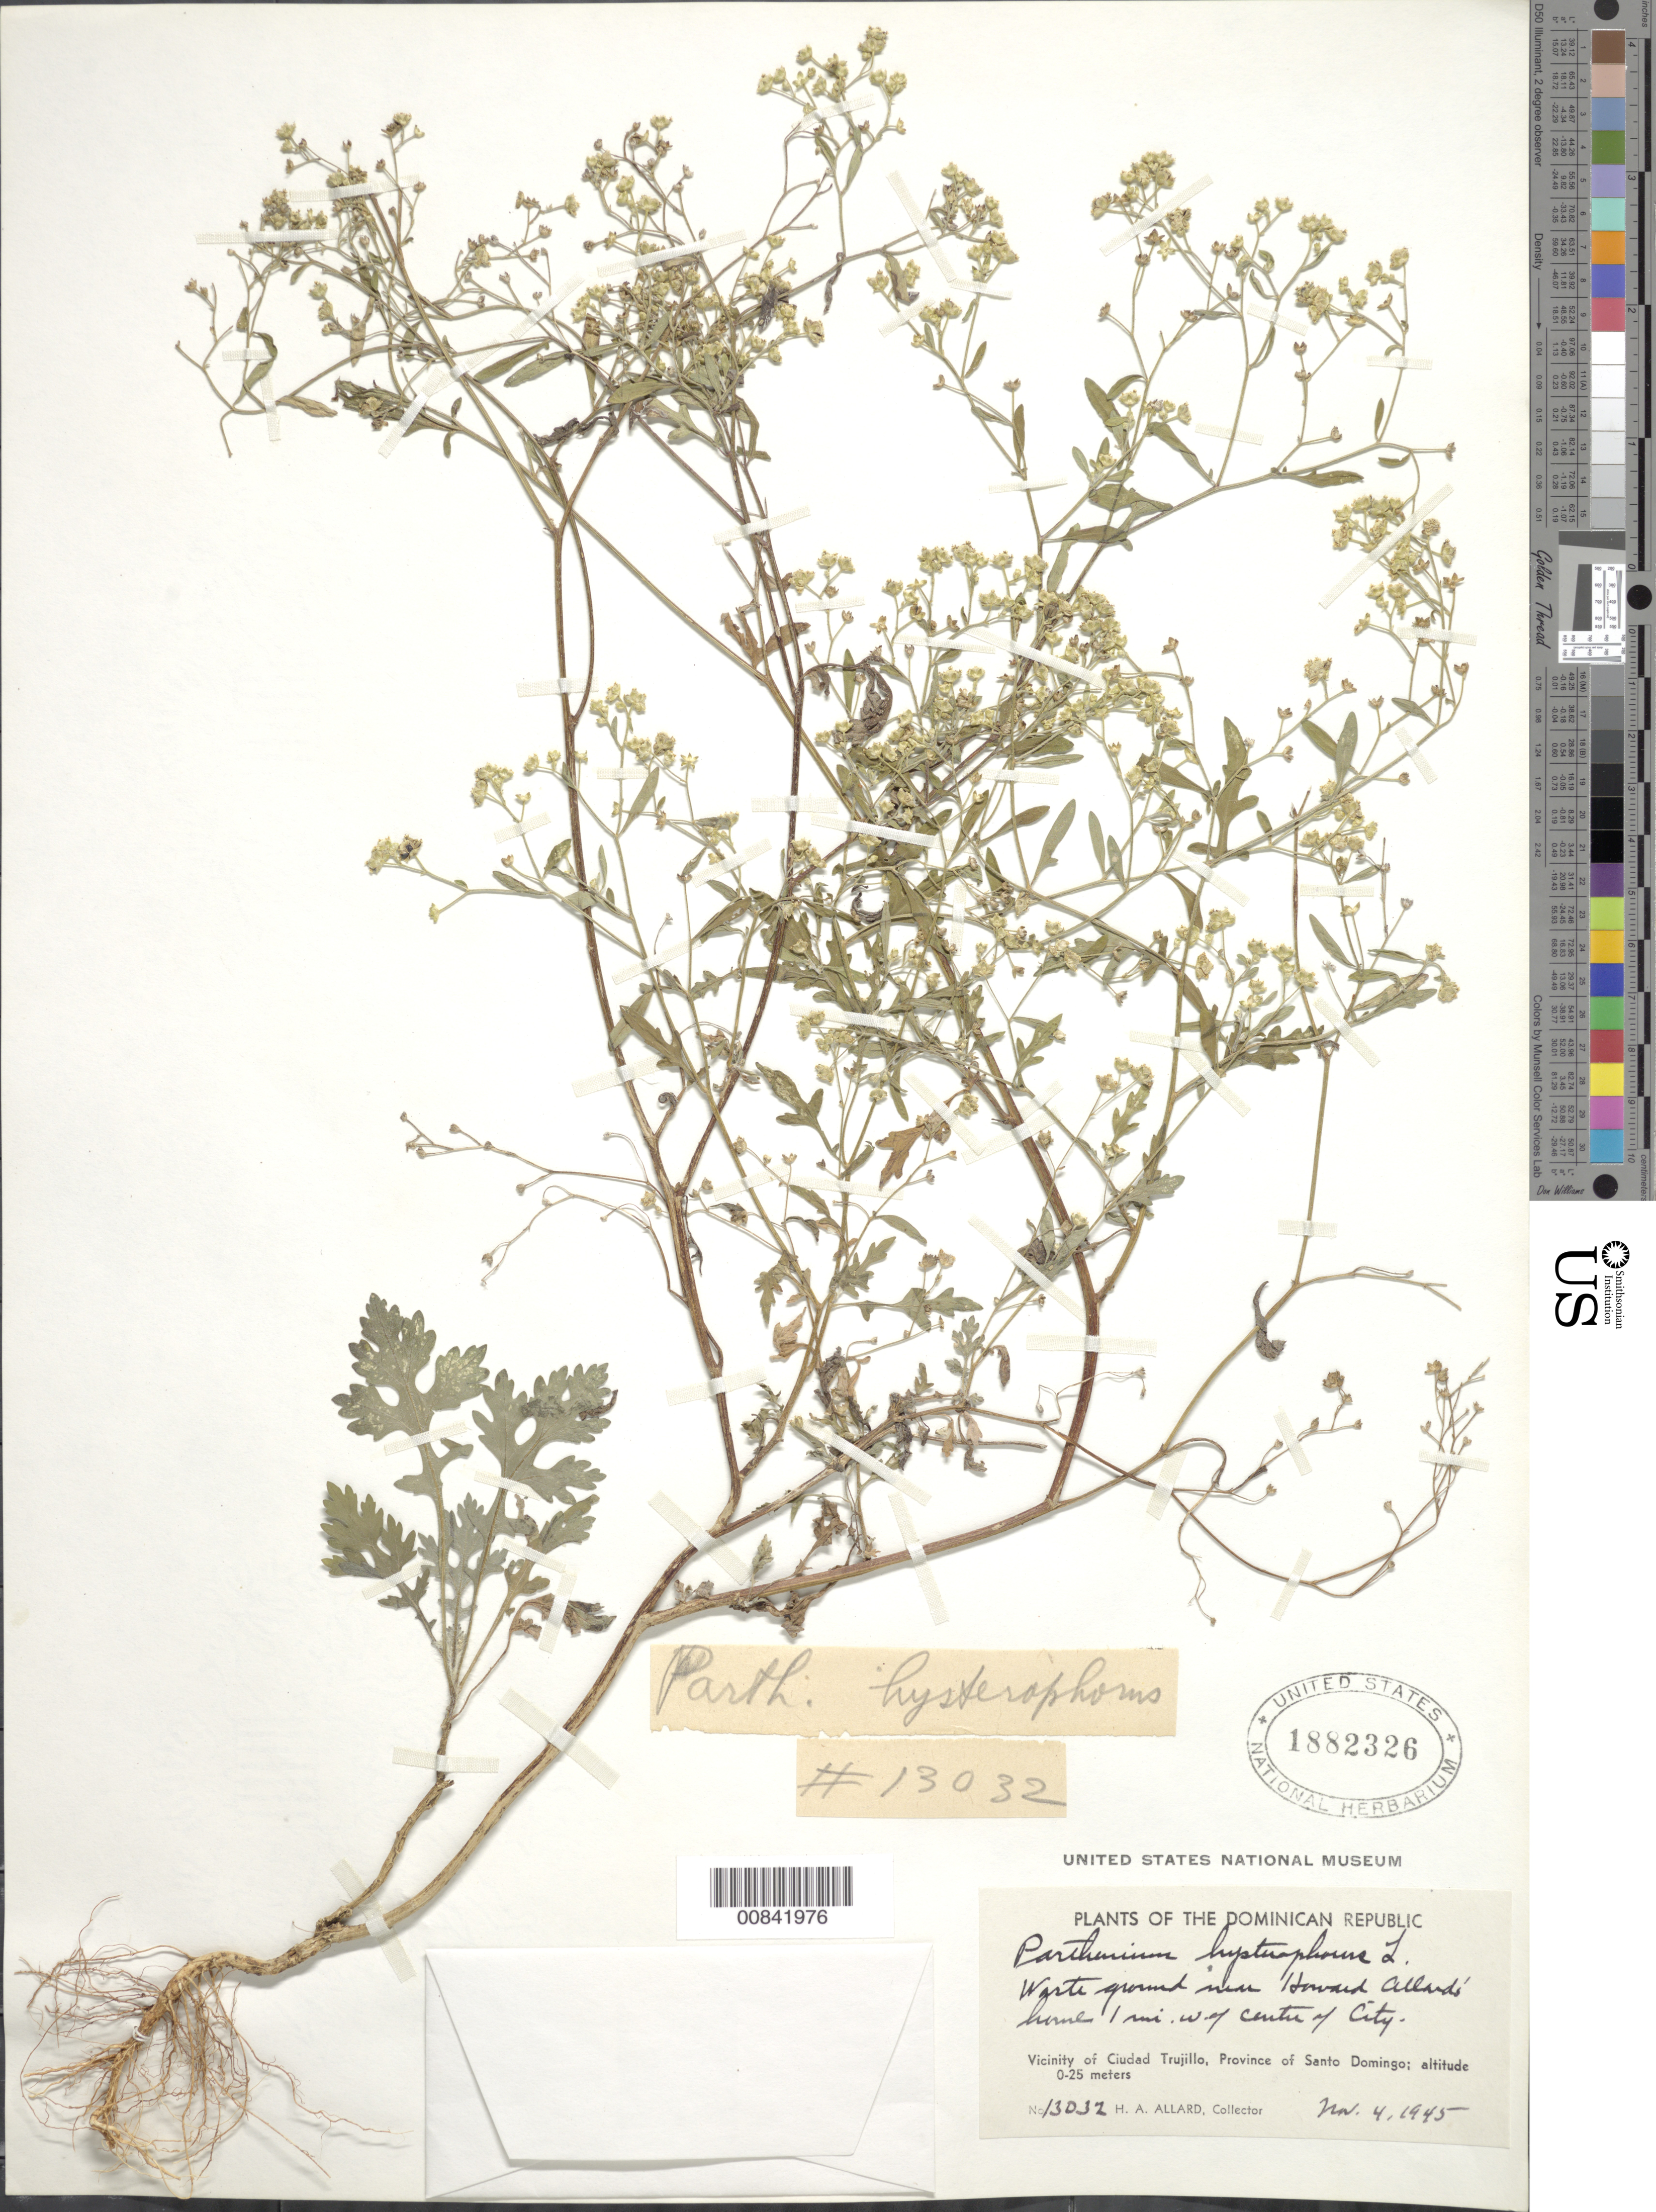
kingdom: Plantae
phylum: Tracheophyta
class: Magnoliopsida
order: Asterales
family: Asteraceae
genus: Parthenium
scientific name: Parthenium hysterophorus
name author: L.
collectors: H. A. Allard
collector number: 13032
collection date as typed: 04 Nov 1945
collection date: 1945-11-04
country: Dominican Republic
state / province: Distrito Nacional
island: Hispaniola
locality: Vicinity of Santo Domingo City, near Howard Allard's home 1 mile W of center of city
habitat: Waste ground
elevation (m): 0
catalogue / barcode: US 1882326